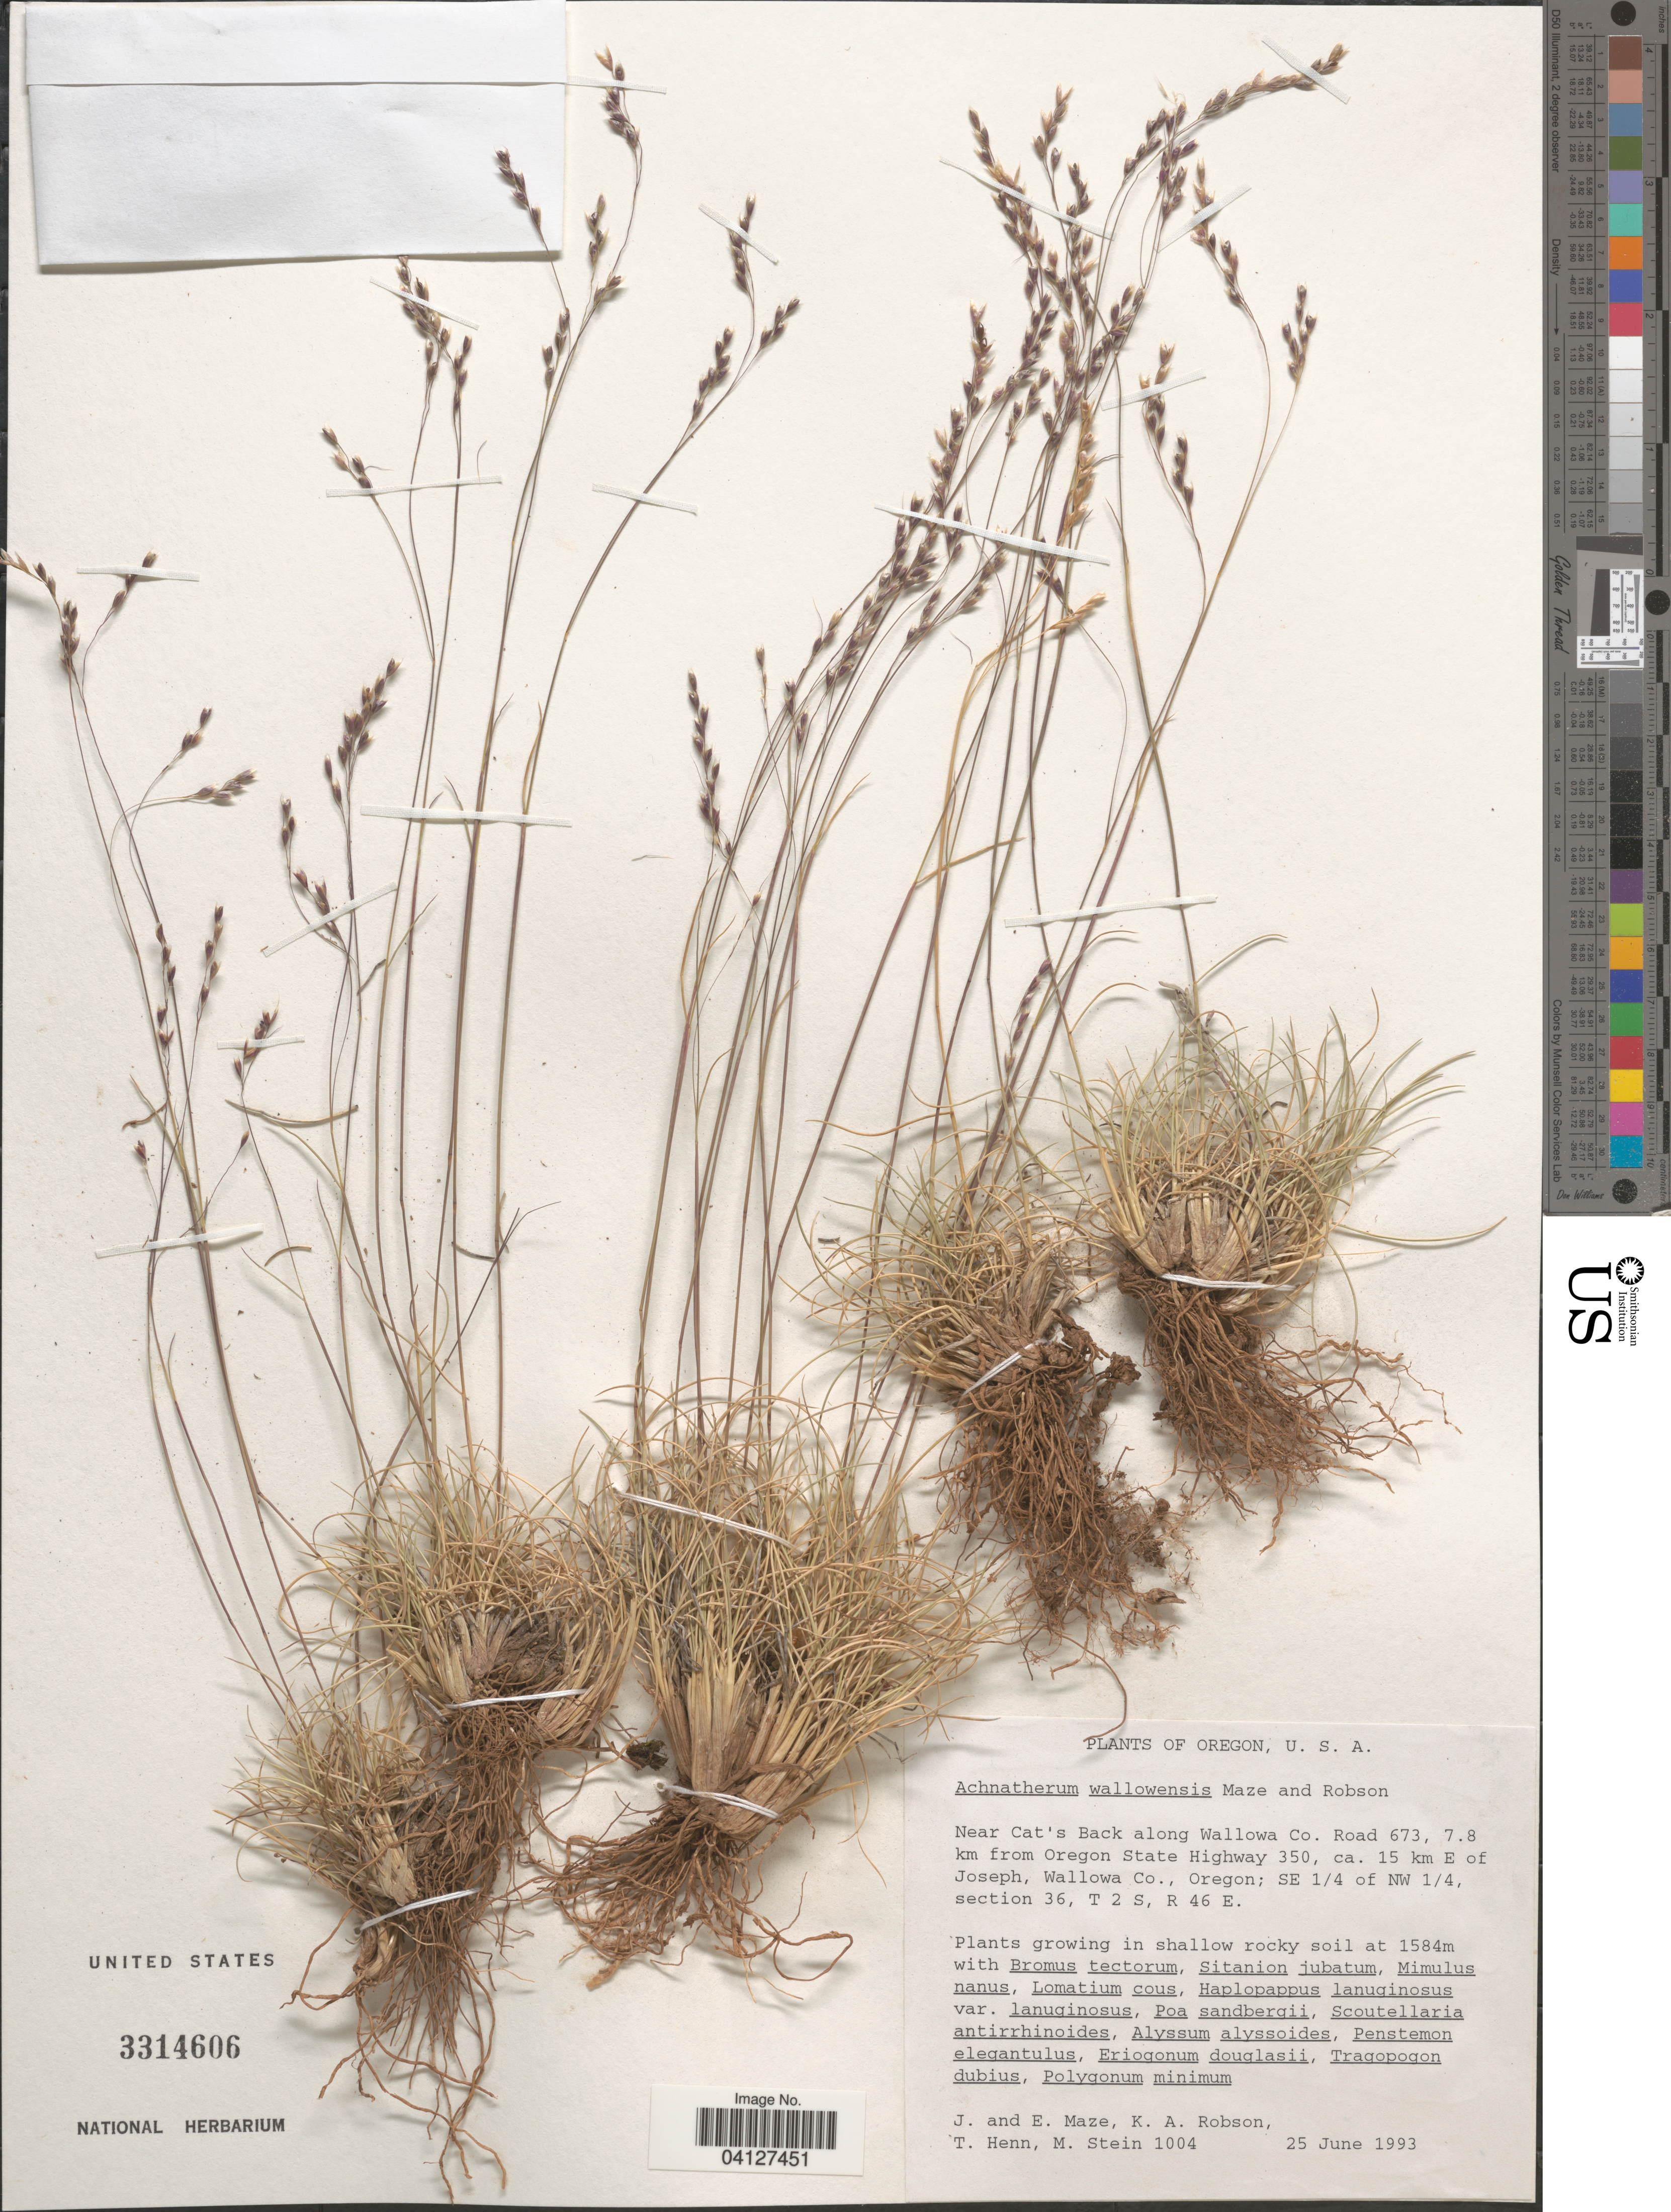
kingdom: Plantae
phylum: Tracheophyta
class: Liliopsida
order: Poales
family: Poaceae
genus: Eriocoma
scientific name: Eriocoma wallowaensis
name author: (J. Maze & K.A. Robson) Romasch.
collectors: J. Maze, E. Maze, K. A. Robson, T. Henn & M. Stein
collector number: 1004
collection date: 1993-06-25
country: United States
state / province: Oregon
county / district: Wallowa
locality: Near Cat's Back along Wallowa Co. Road 673, 7.8 km from Oregon State Highway 350, ca. 15 km E of Joseph, Wallowa Co.; SE ¼ of NW ¼, section 36, T 2 S, R 46 E.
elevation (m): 1584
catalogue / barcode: US 3314606